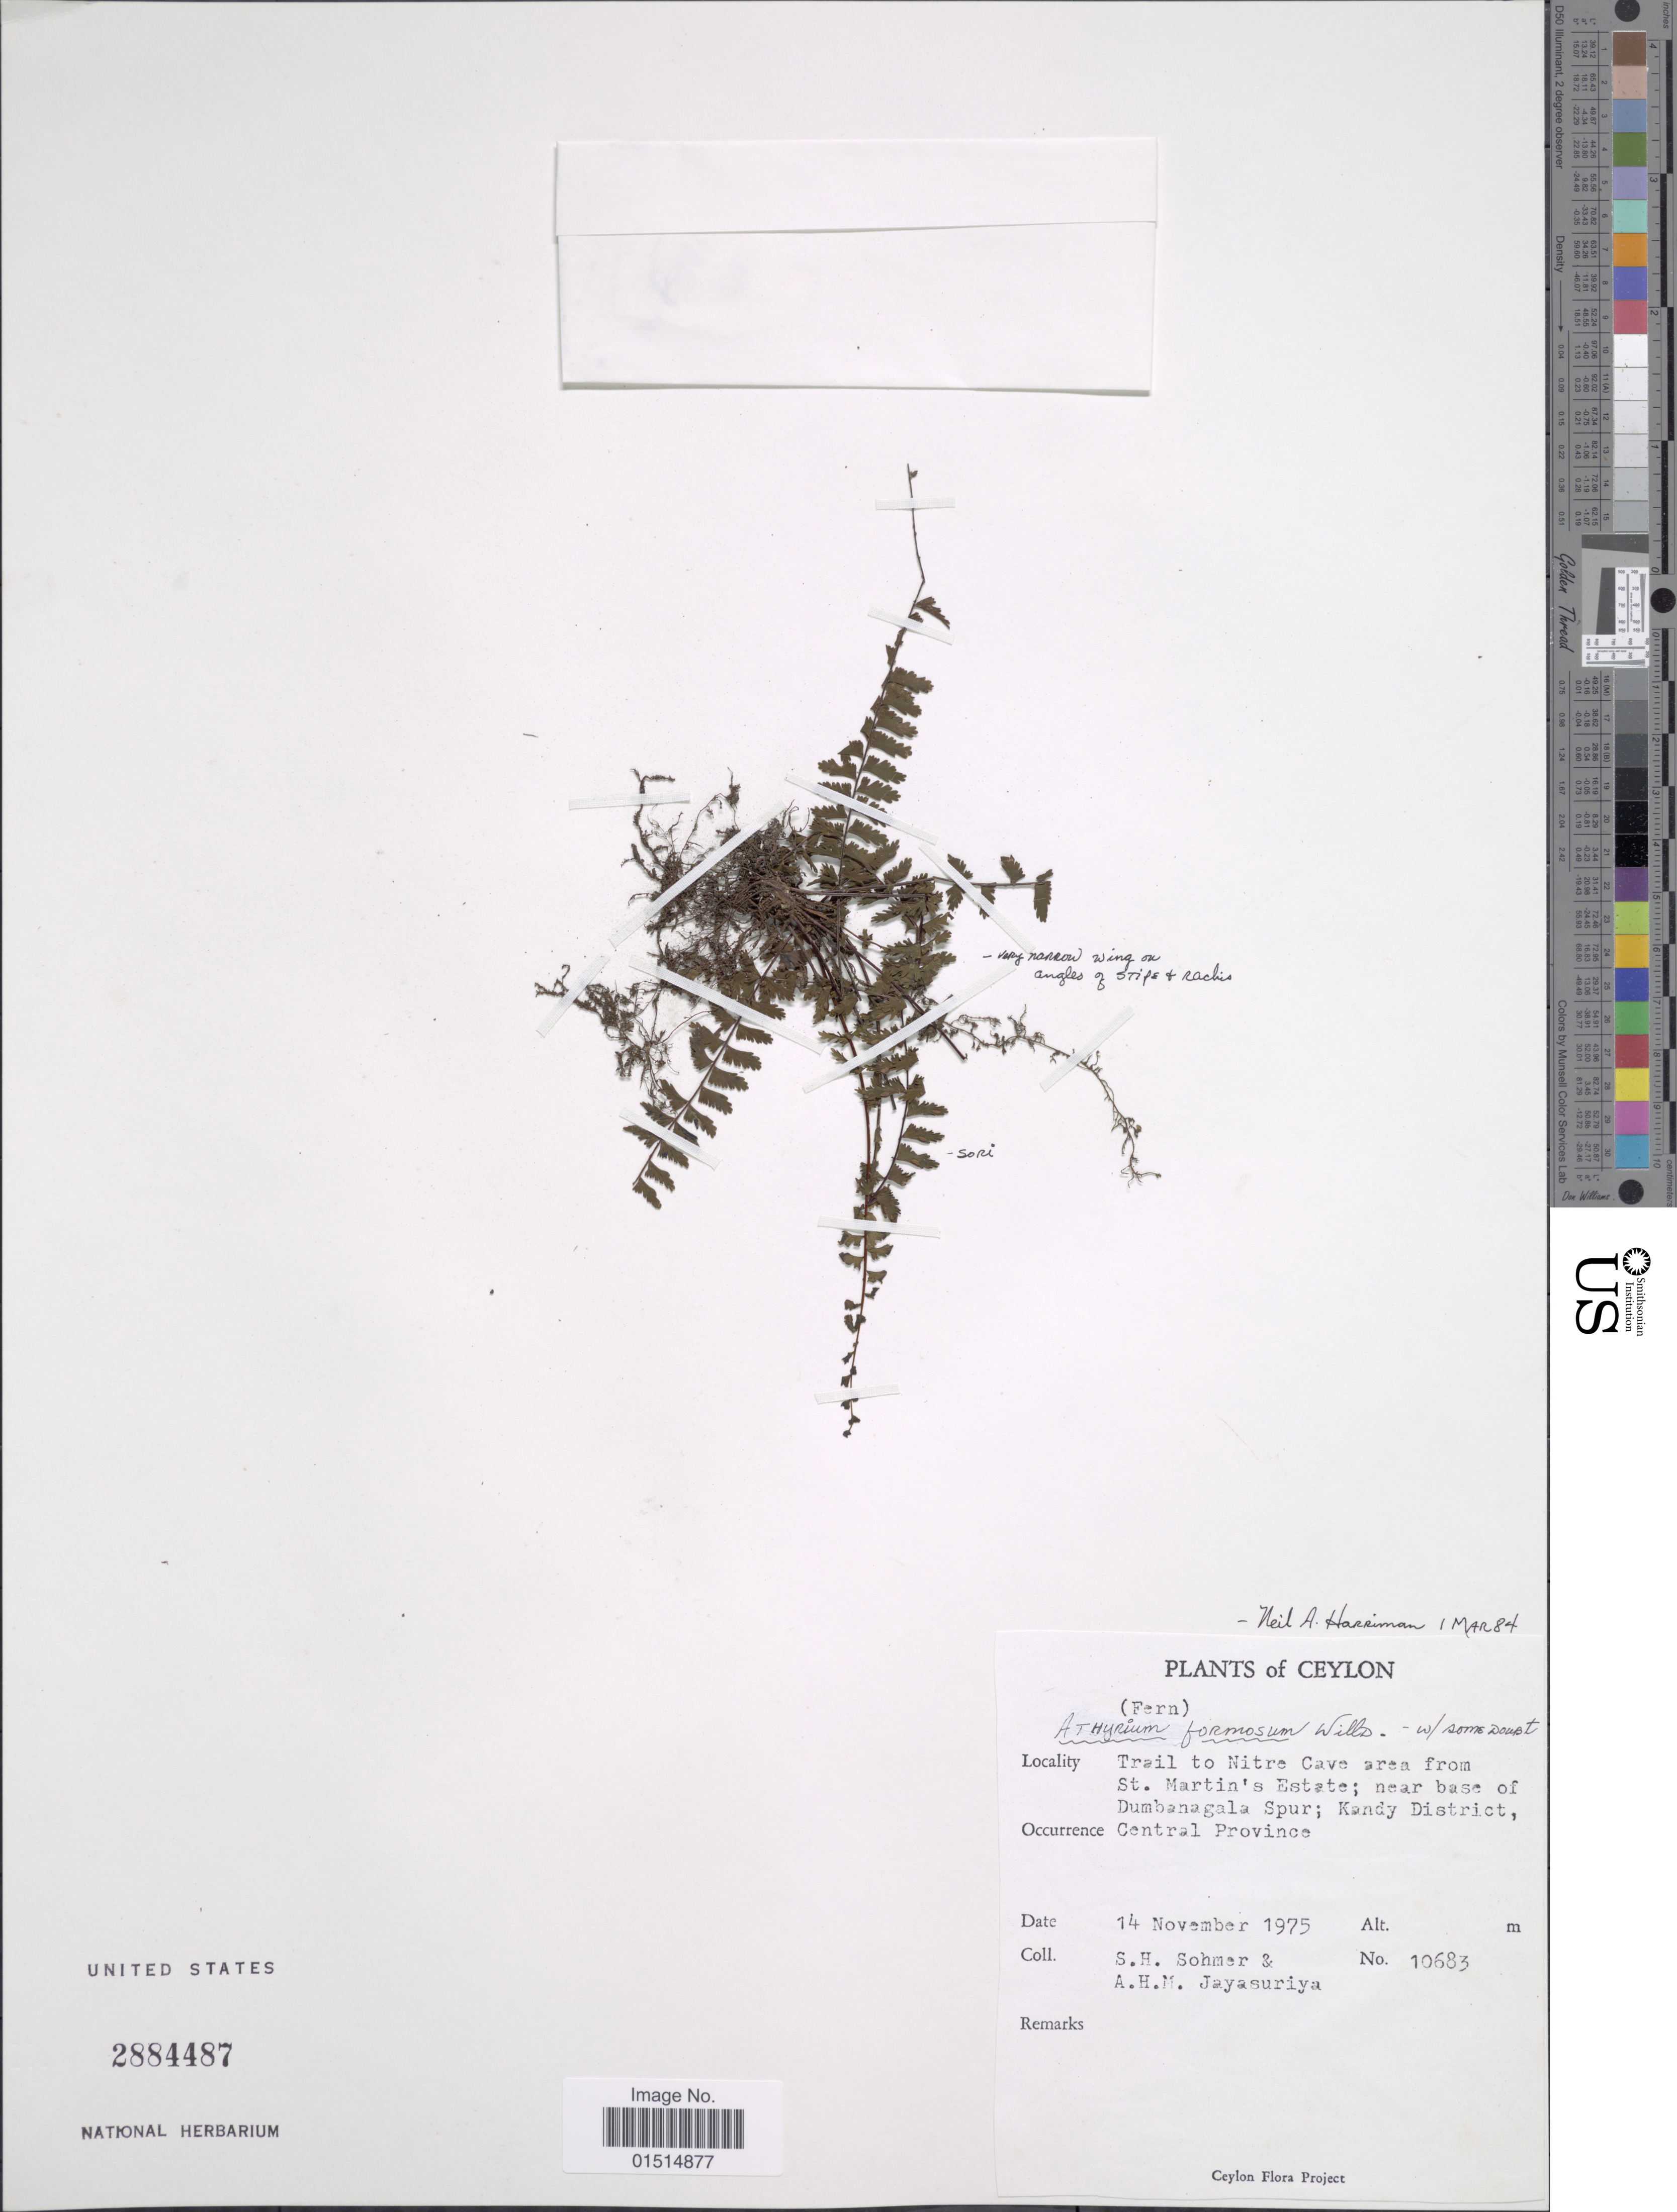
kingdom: Plantae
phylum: Tracheophyta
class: Polypodiopsida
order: Polypodiales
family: Aspleniaceae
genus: Asplenium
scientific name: Asplenium formosum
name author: Willd.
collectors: S. H. Sohmer & A. H. Jayasuriya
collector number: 10683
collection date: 1975-11-14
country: Sri Lanka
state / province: Central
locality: Ceylon, Trail to Nitre Cave area from St. Martin's Estate; near base of Dumbanagala Spur; Kandy District. Central Province.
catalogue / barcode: US 2884487